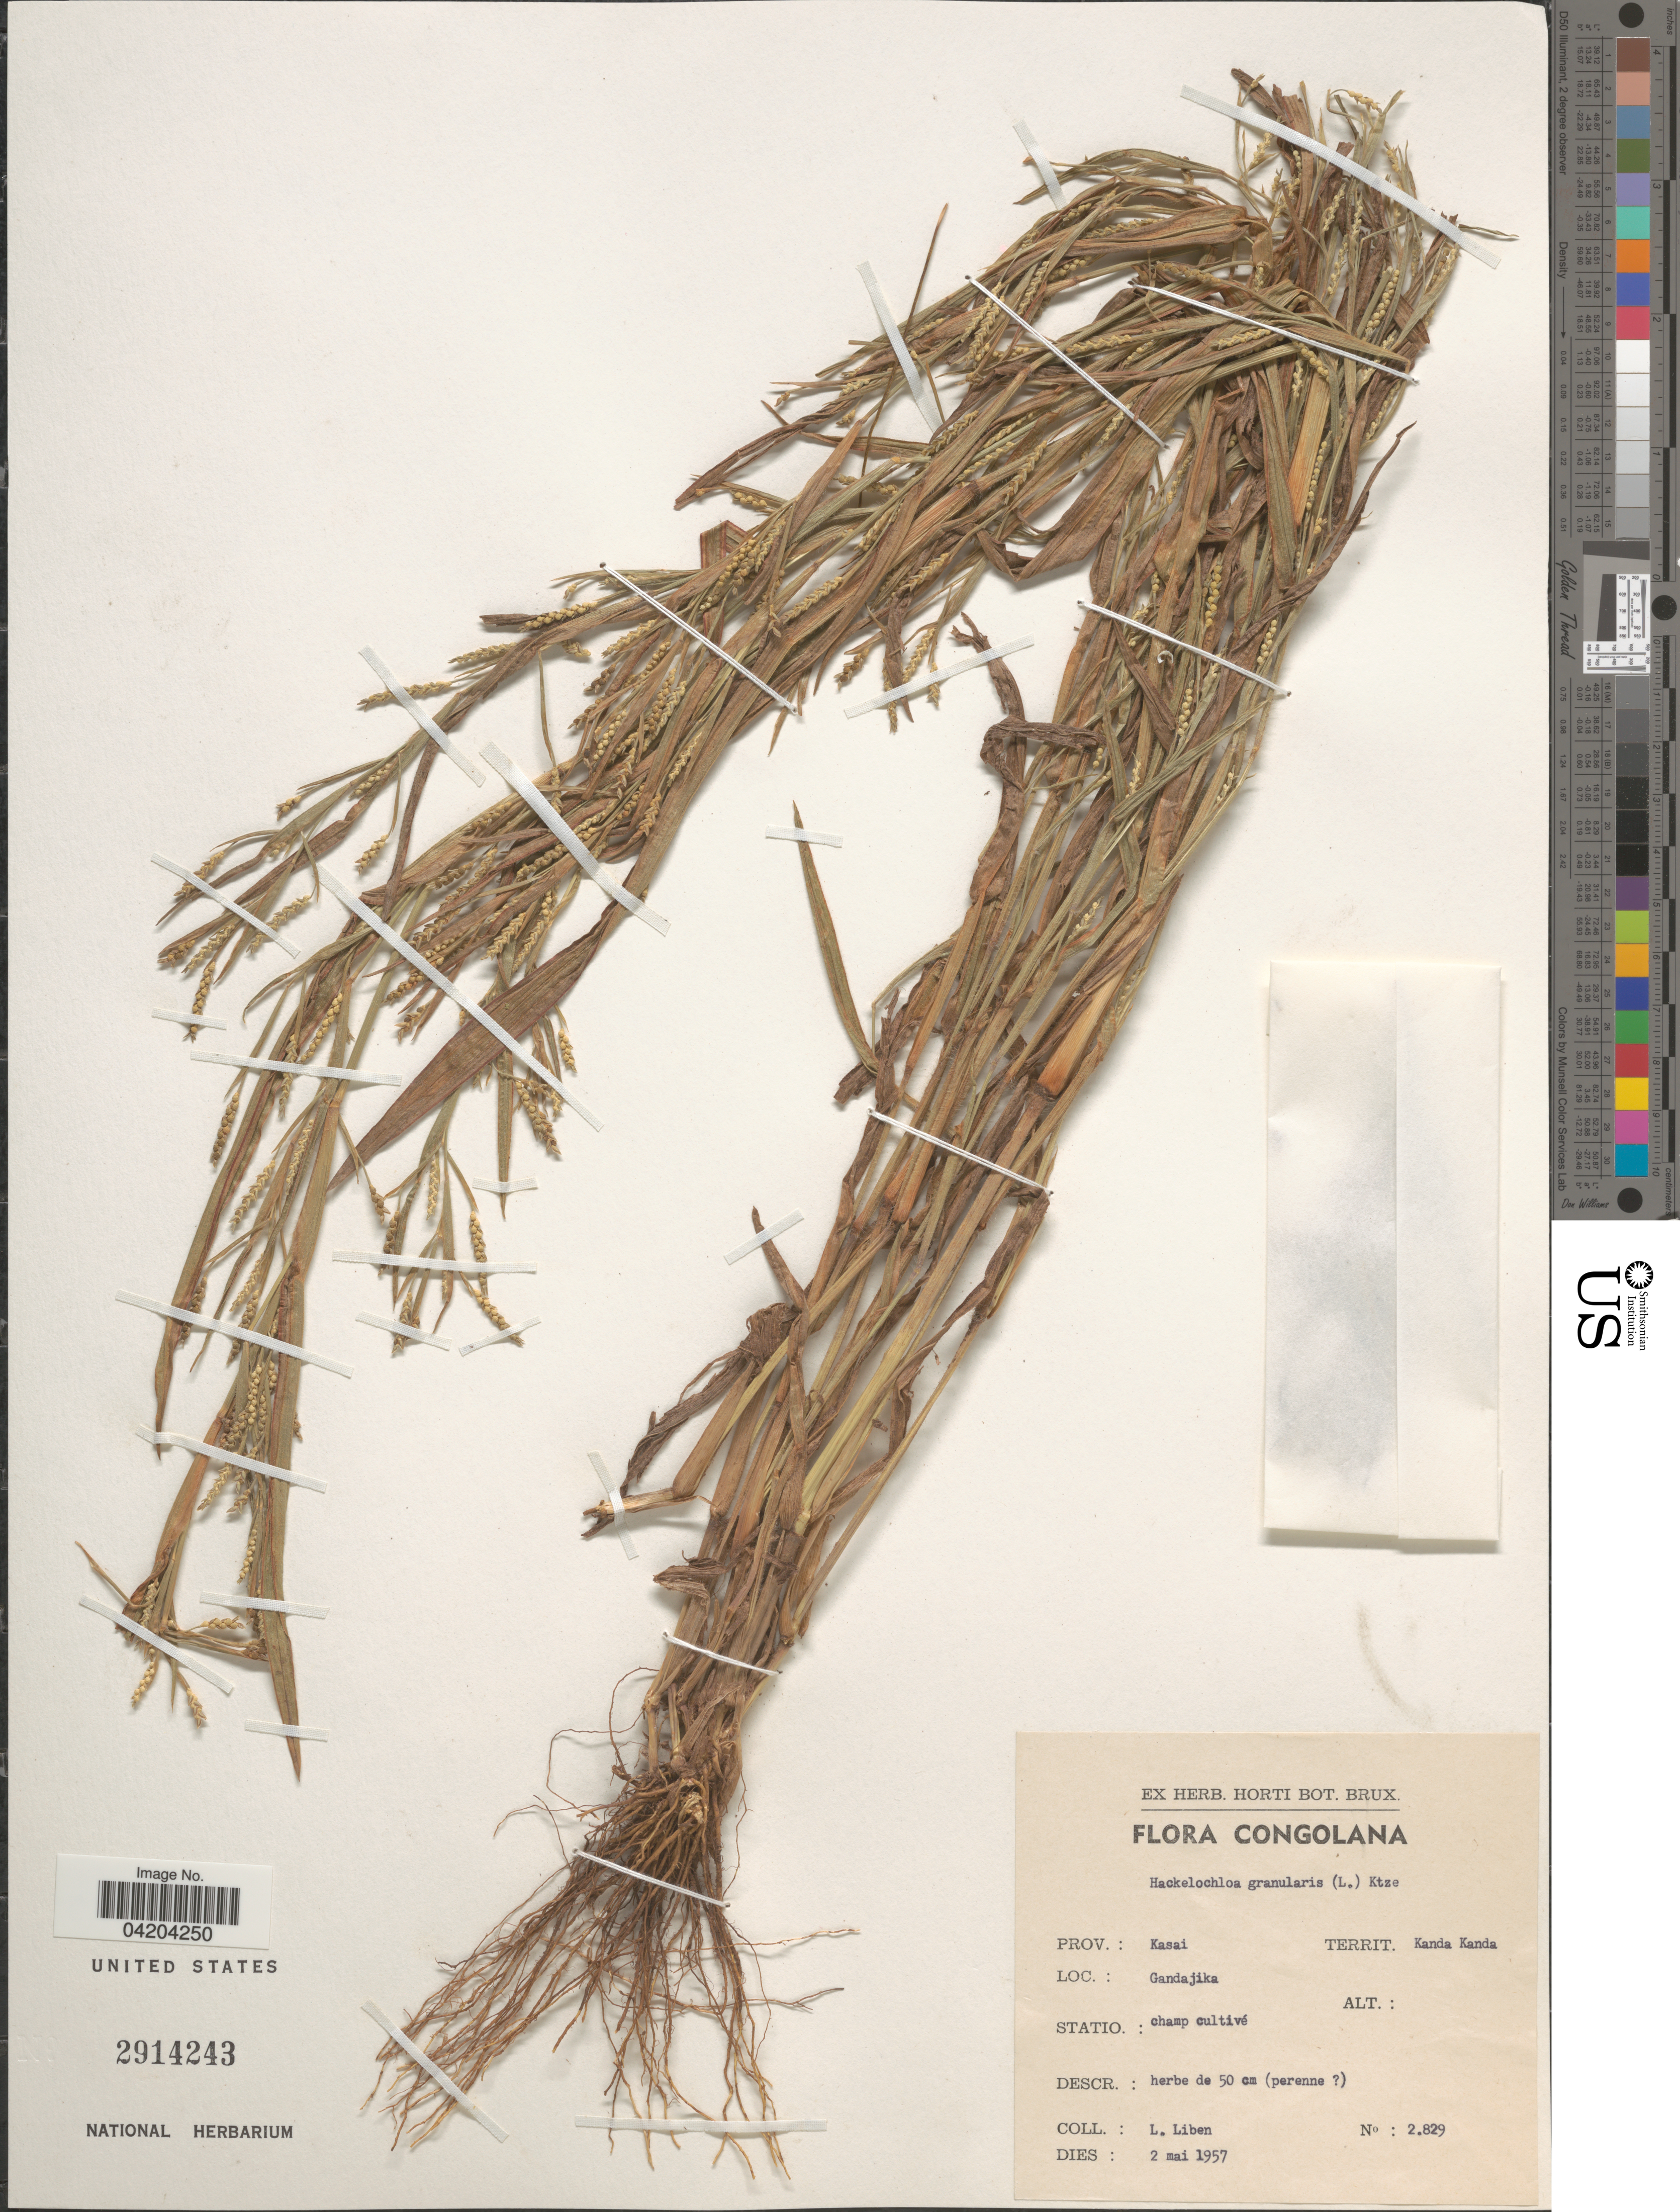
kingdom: Plantae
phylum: Tracheophyta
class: Liliopsida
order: Poales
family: Poaceae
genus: Mnesithea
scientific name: Mnesithea granularis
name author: (L.) de Koning & Sosef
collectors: L. Liben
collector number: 2829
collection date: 1957-05-02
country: Congo, Democratic Republic of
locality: Congolana. Prov.: Kasai. Territ. Kanda Kanda. Gandajika.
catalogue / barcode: US 2914243